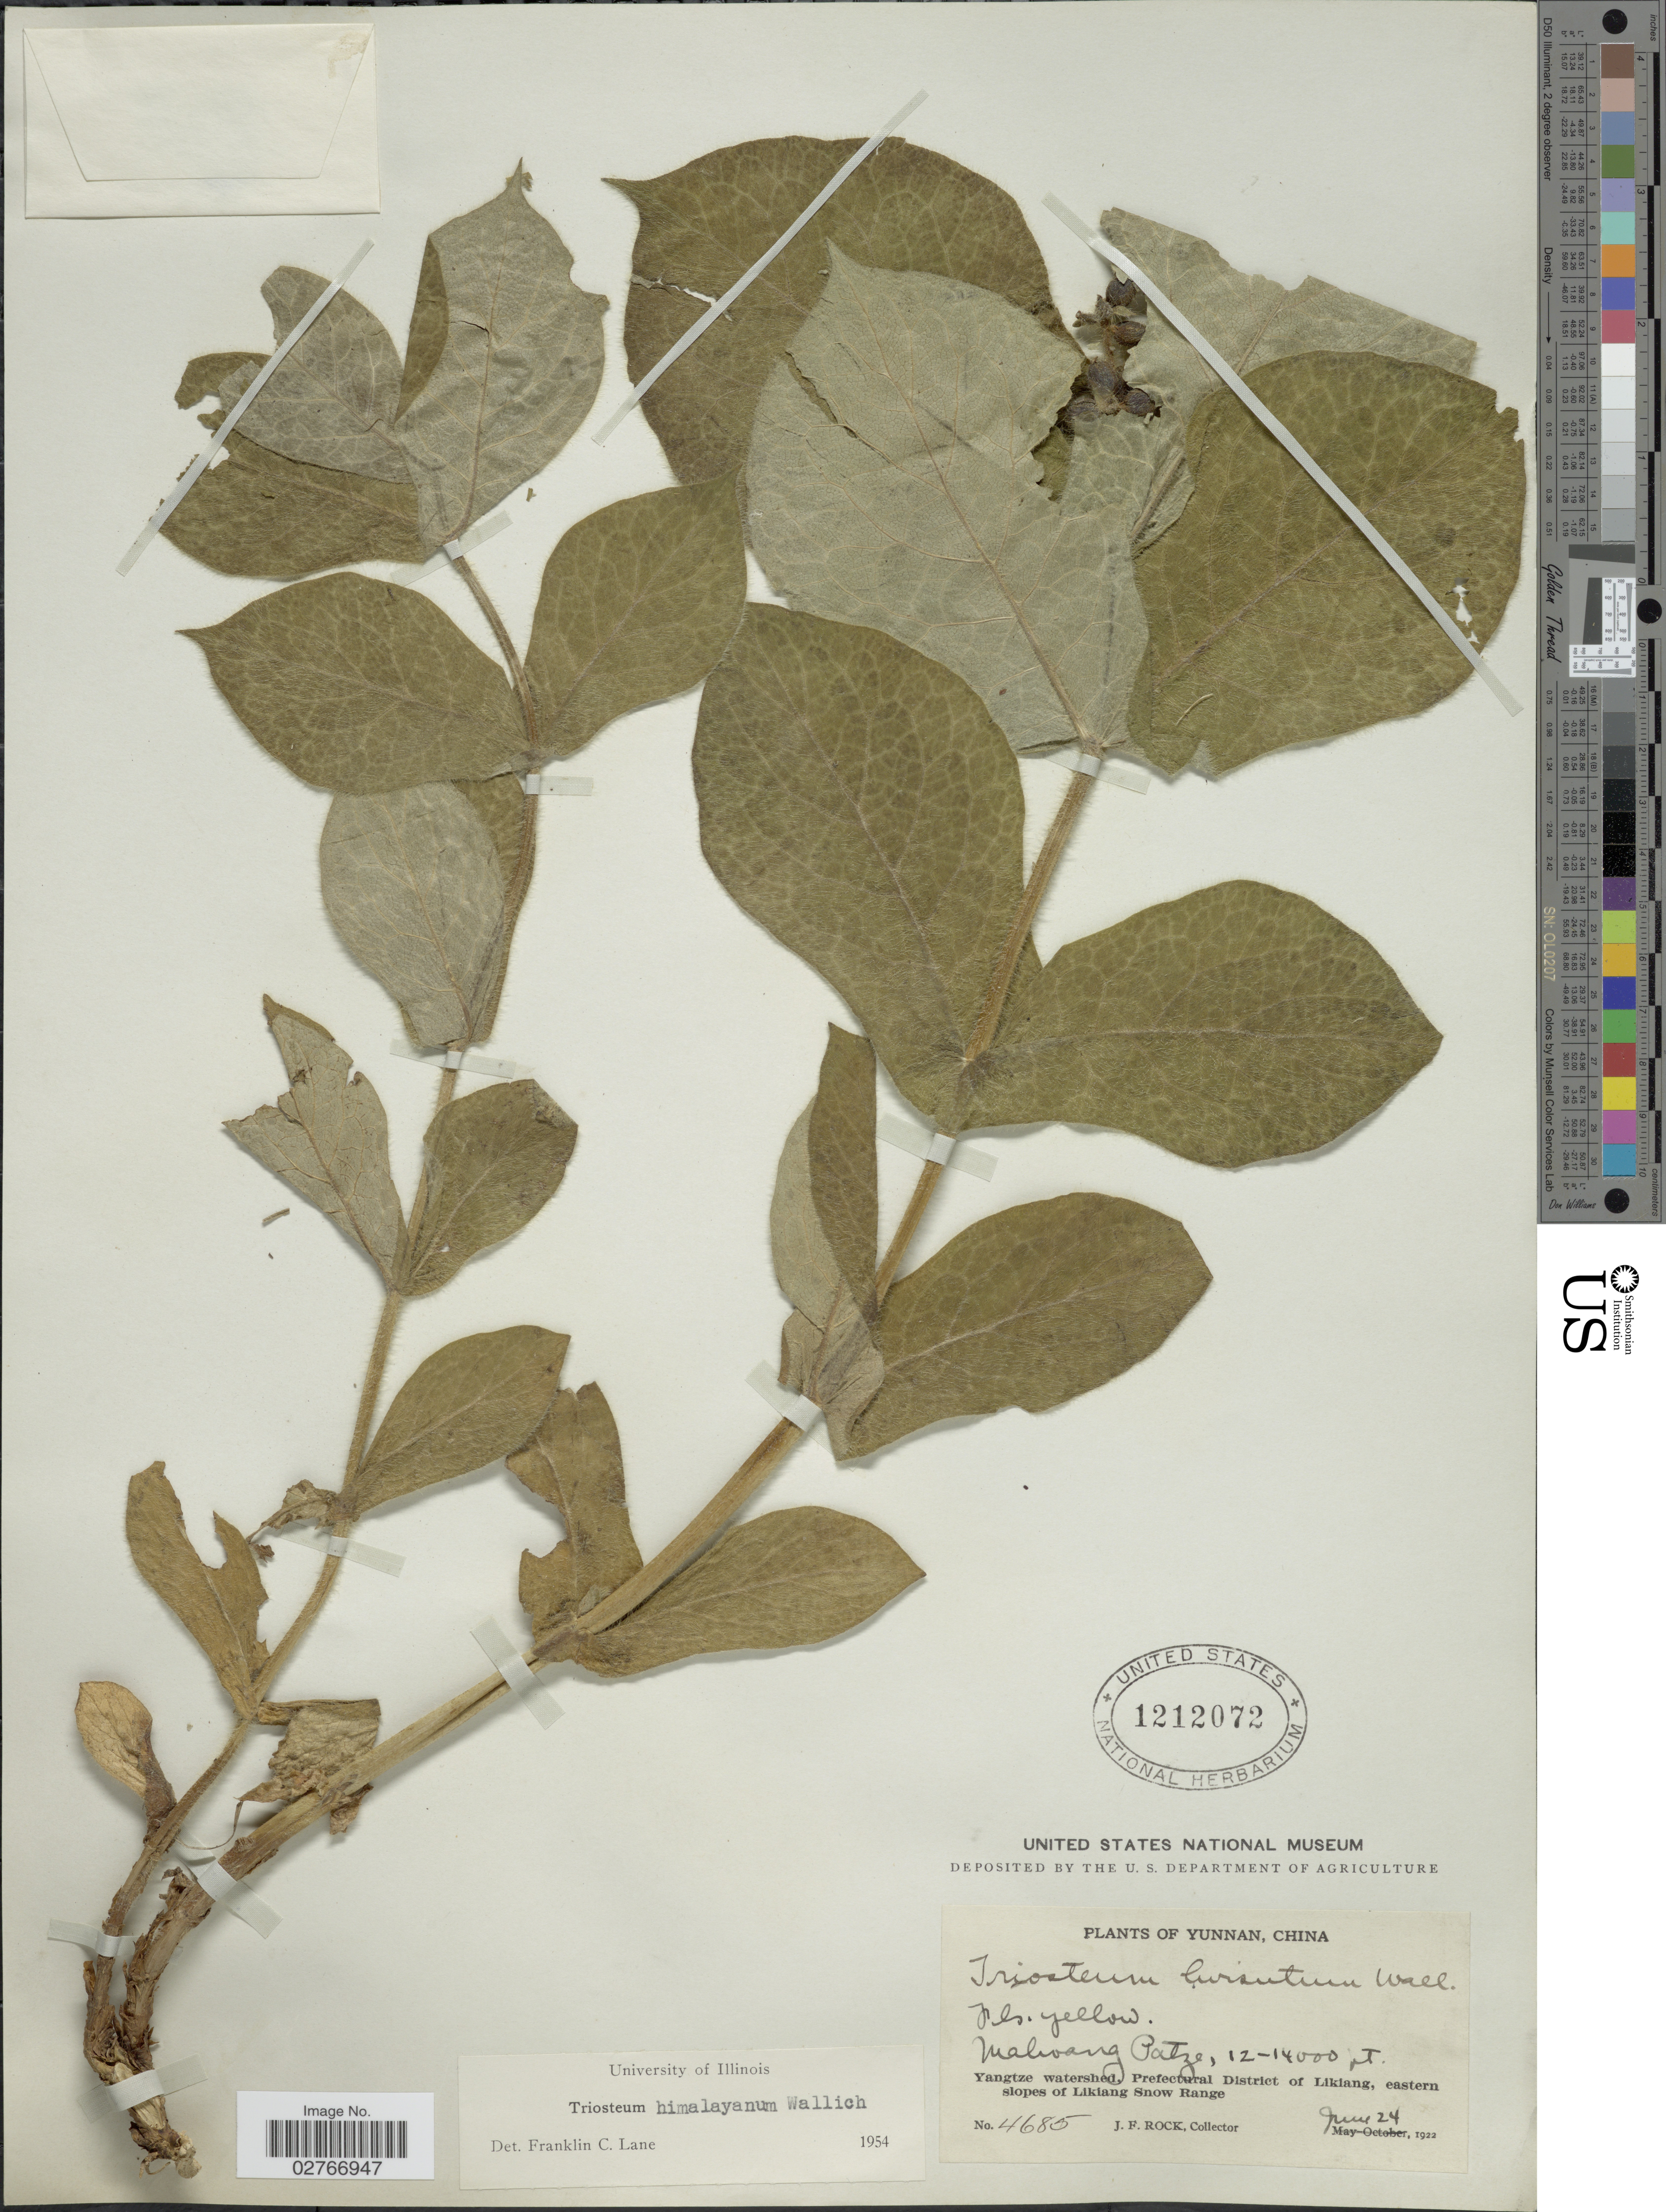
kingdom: Plantae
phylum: Tracheophyta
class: Magnoliopsida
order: Dipsacales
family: Caprifoliaceae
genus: Triosteum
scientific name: Triosteum himalayanum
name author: Wall.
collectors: J. Rock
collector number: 4685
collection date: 1922-06-24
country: China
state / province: Yunnan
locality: Makong Patze. Yangtze watershed, Prefectural District of Likiang, eastern slopes of Likiang Snow Range.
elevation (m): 3658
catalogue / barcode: US 1212072